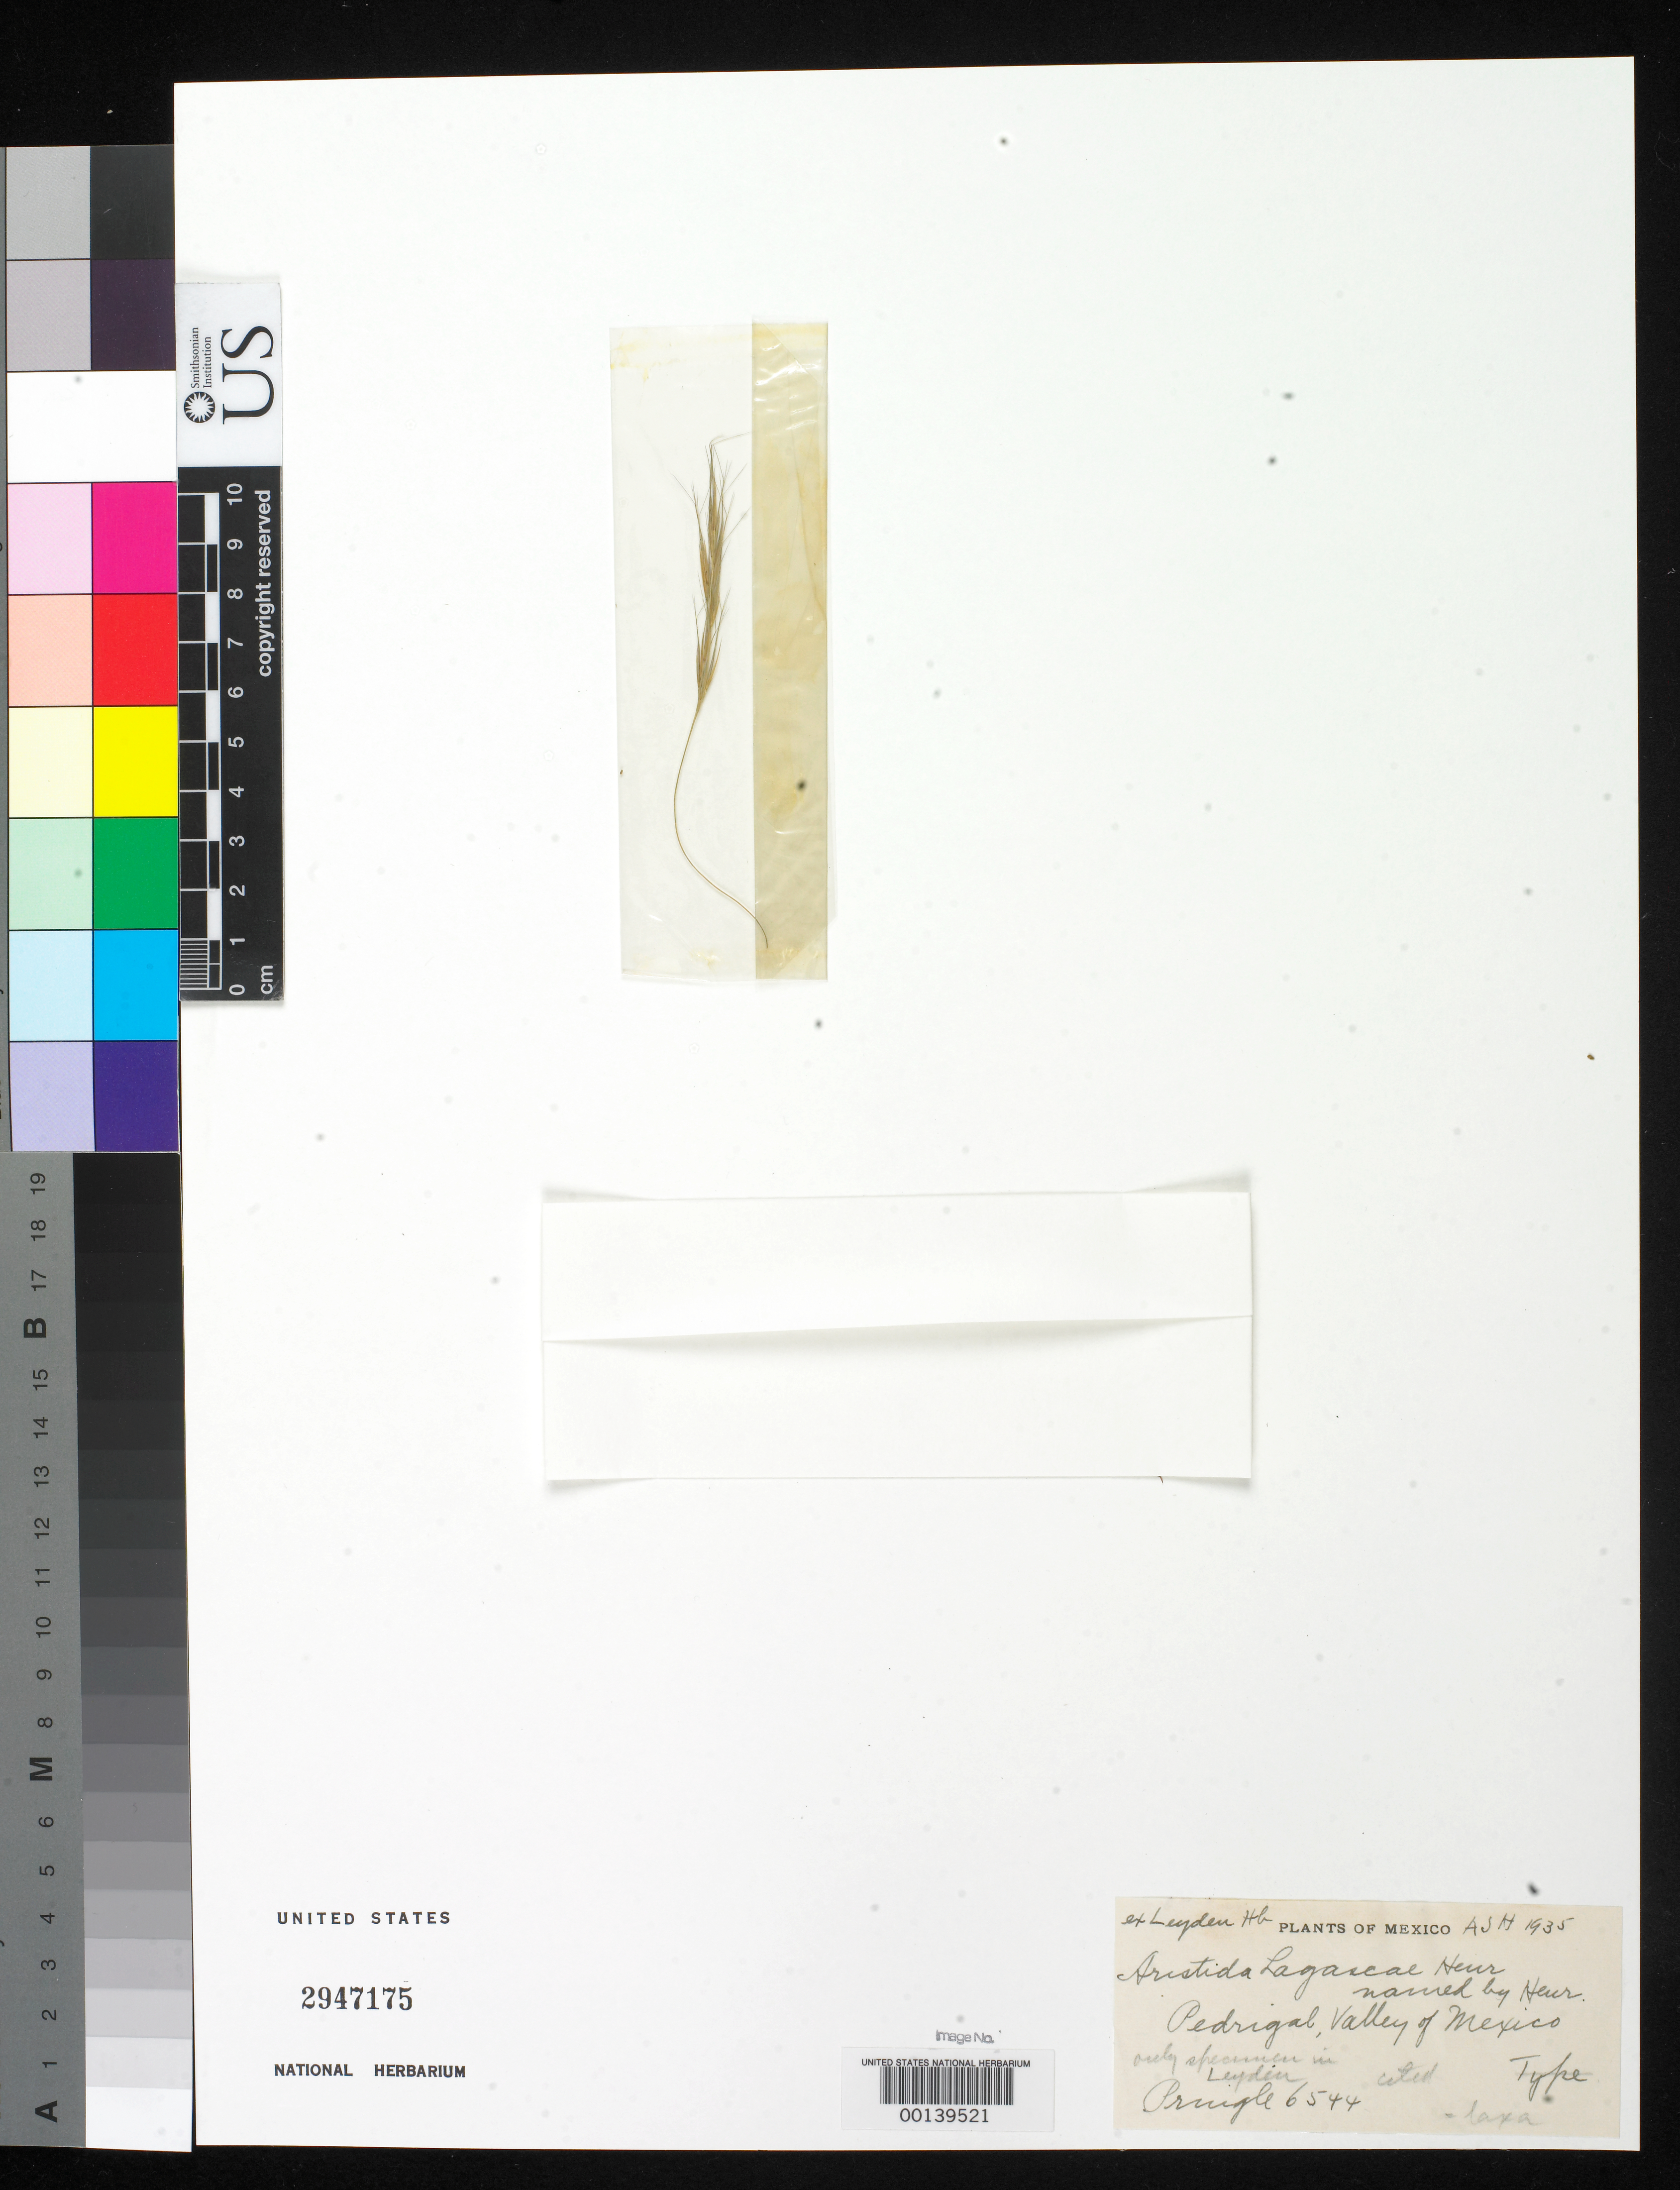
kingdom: Plantae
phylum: Tracheophyta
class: Liliopsida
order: Poales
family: Poaceae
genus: Aristida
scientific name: Aristida lagascae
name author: Henr.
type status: Paratype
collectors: C. G. Pringle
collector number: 6544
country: Mexico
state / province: Distrito Federal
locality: Valley of Mexico, Pedrigal.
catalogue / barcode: US 2947175